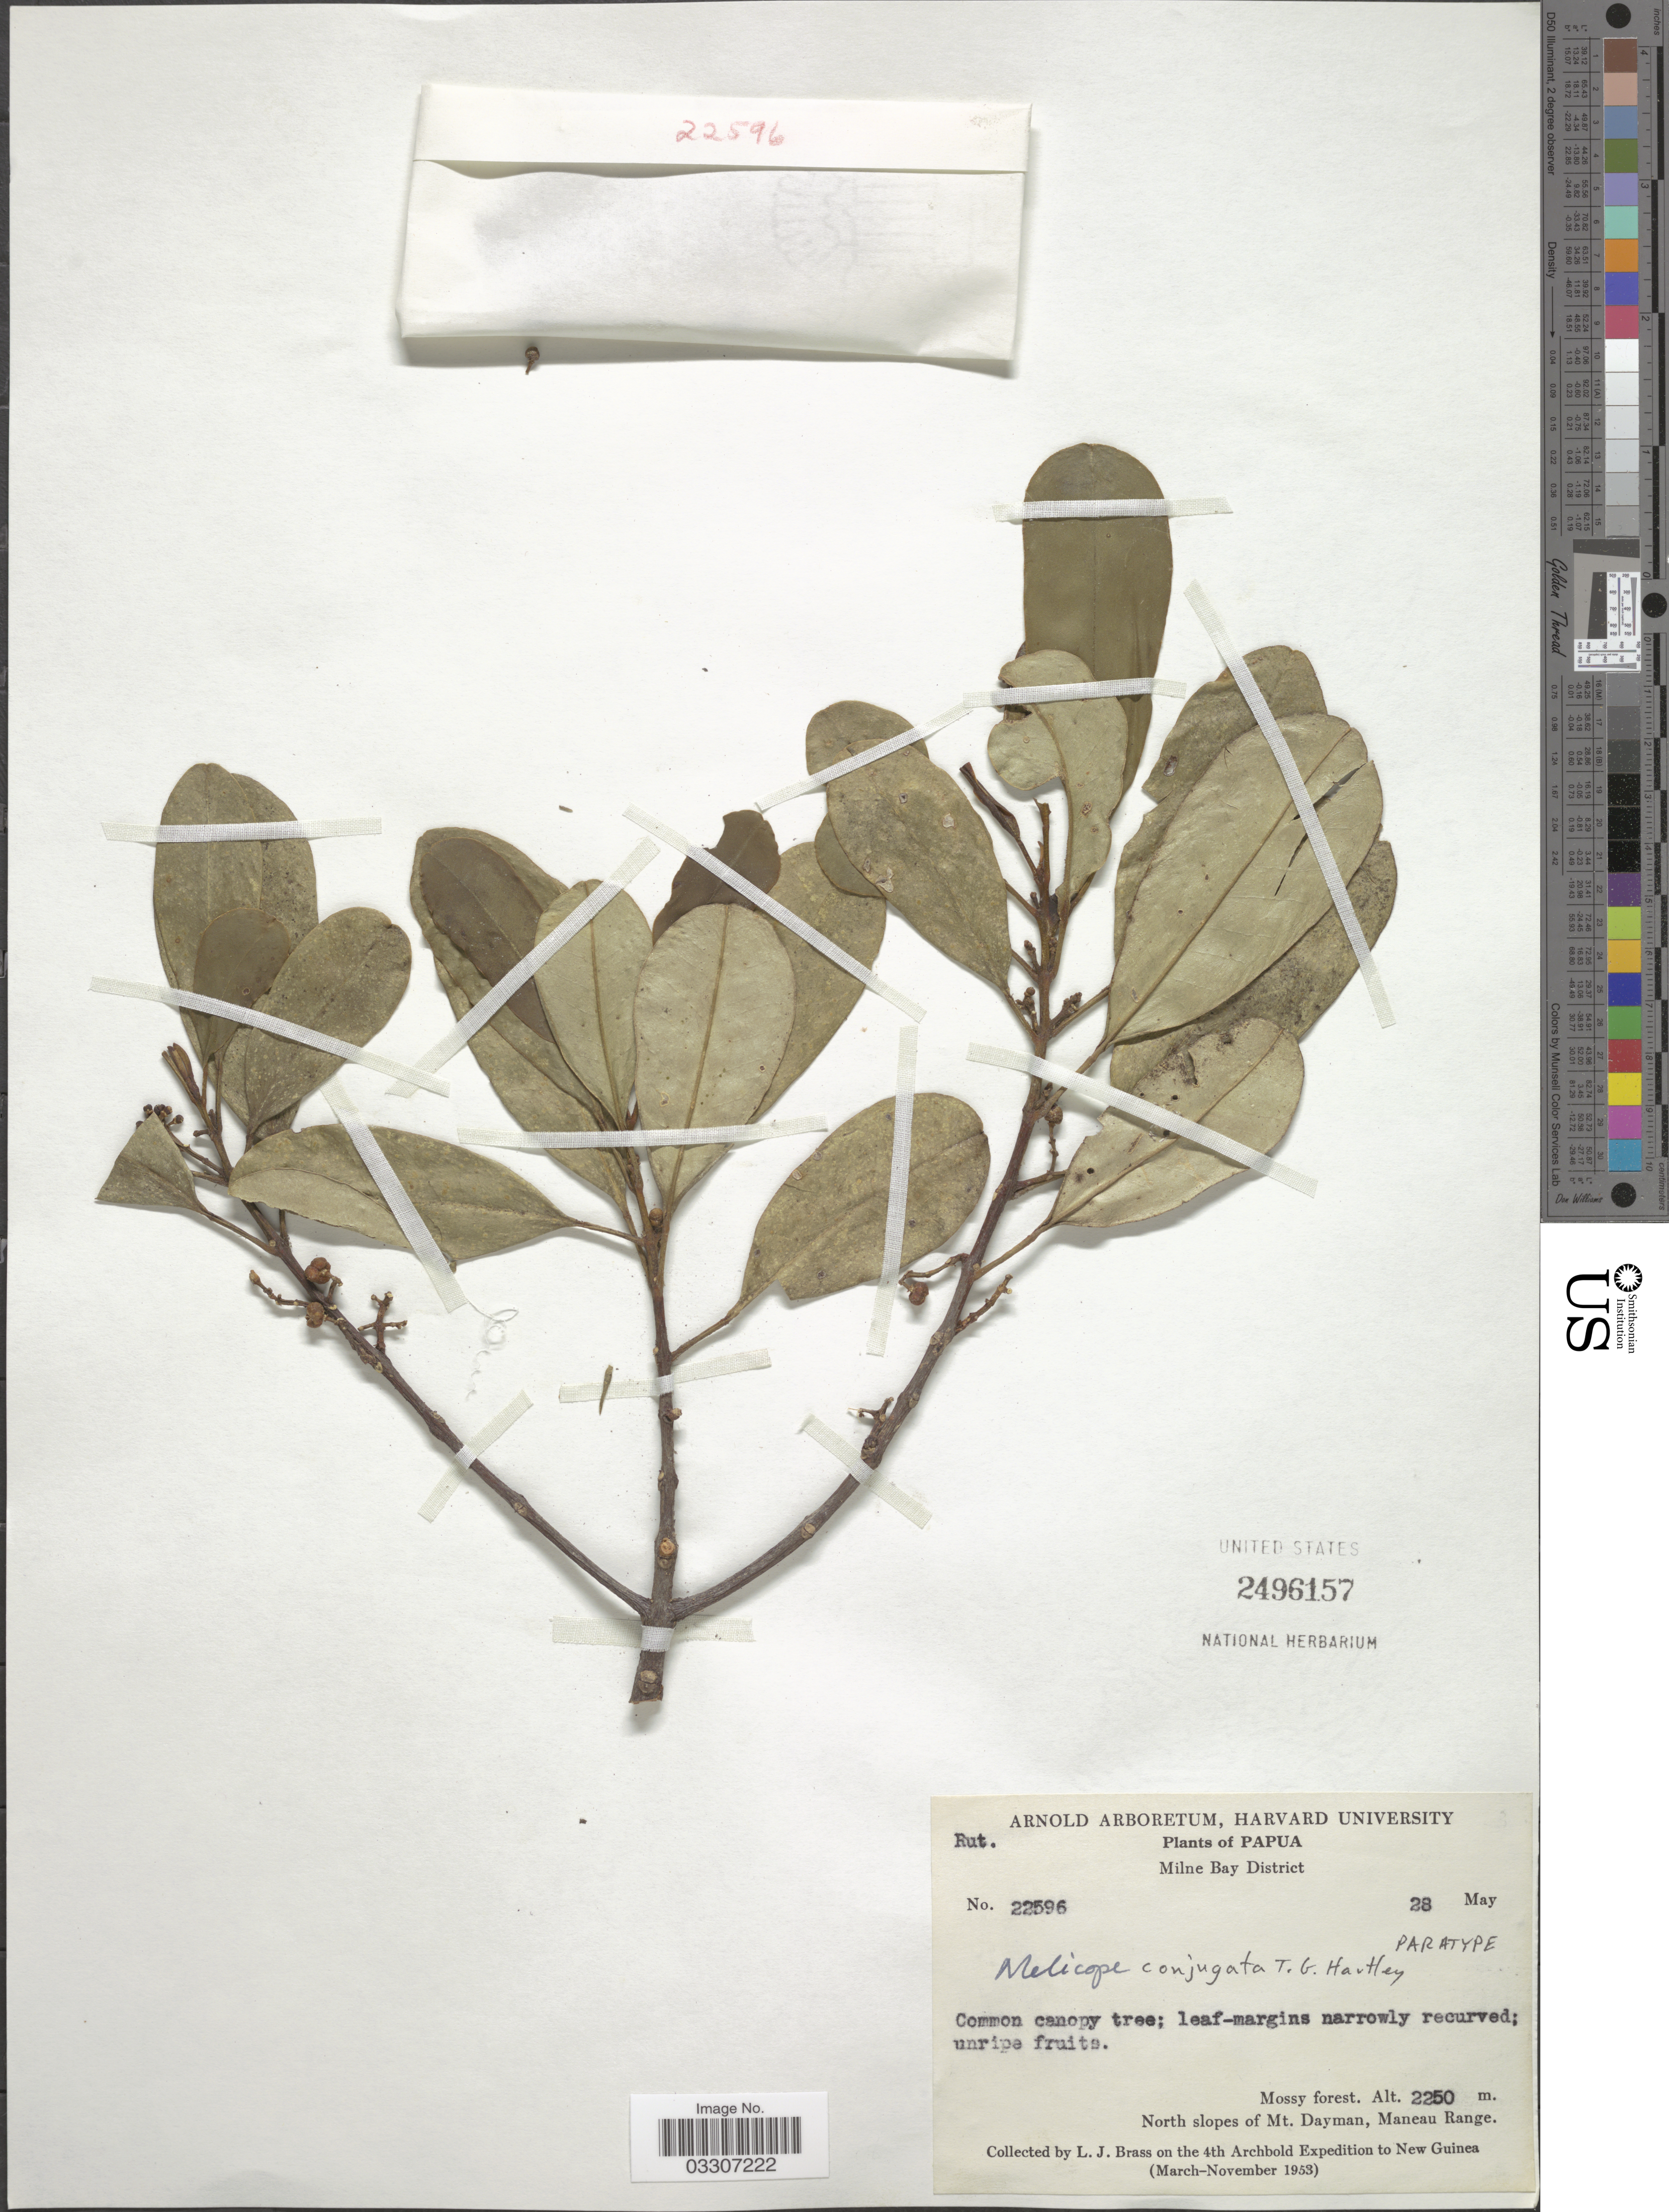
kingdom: Plantae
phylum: Tracheophyta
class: Magnoliopsida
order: Sapindales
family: Rutaceae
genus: Melicope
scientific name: Melicope conjugata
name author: T.G. Hartley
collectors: L. J. Brass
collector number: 22596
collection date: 1953-05-28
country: Papua New Guinea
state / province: Milne Bay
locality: Papua. Milne Bay District. North slopes of Mt. Dayman, Maneau Range. New Guinea.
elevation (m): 2250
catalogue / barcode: US 2496157